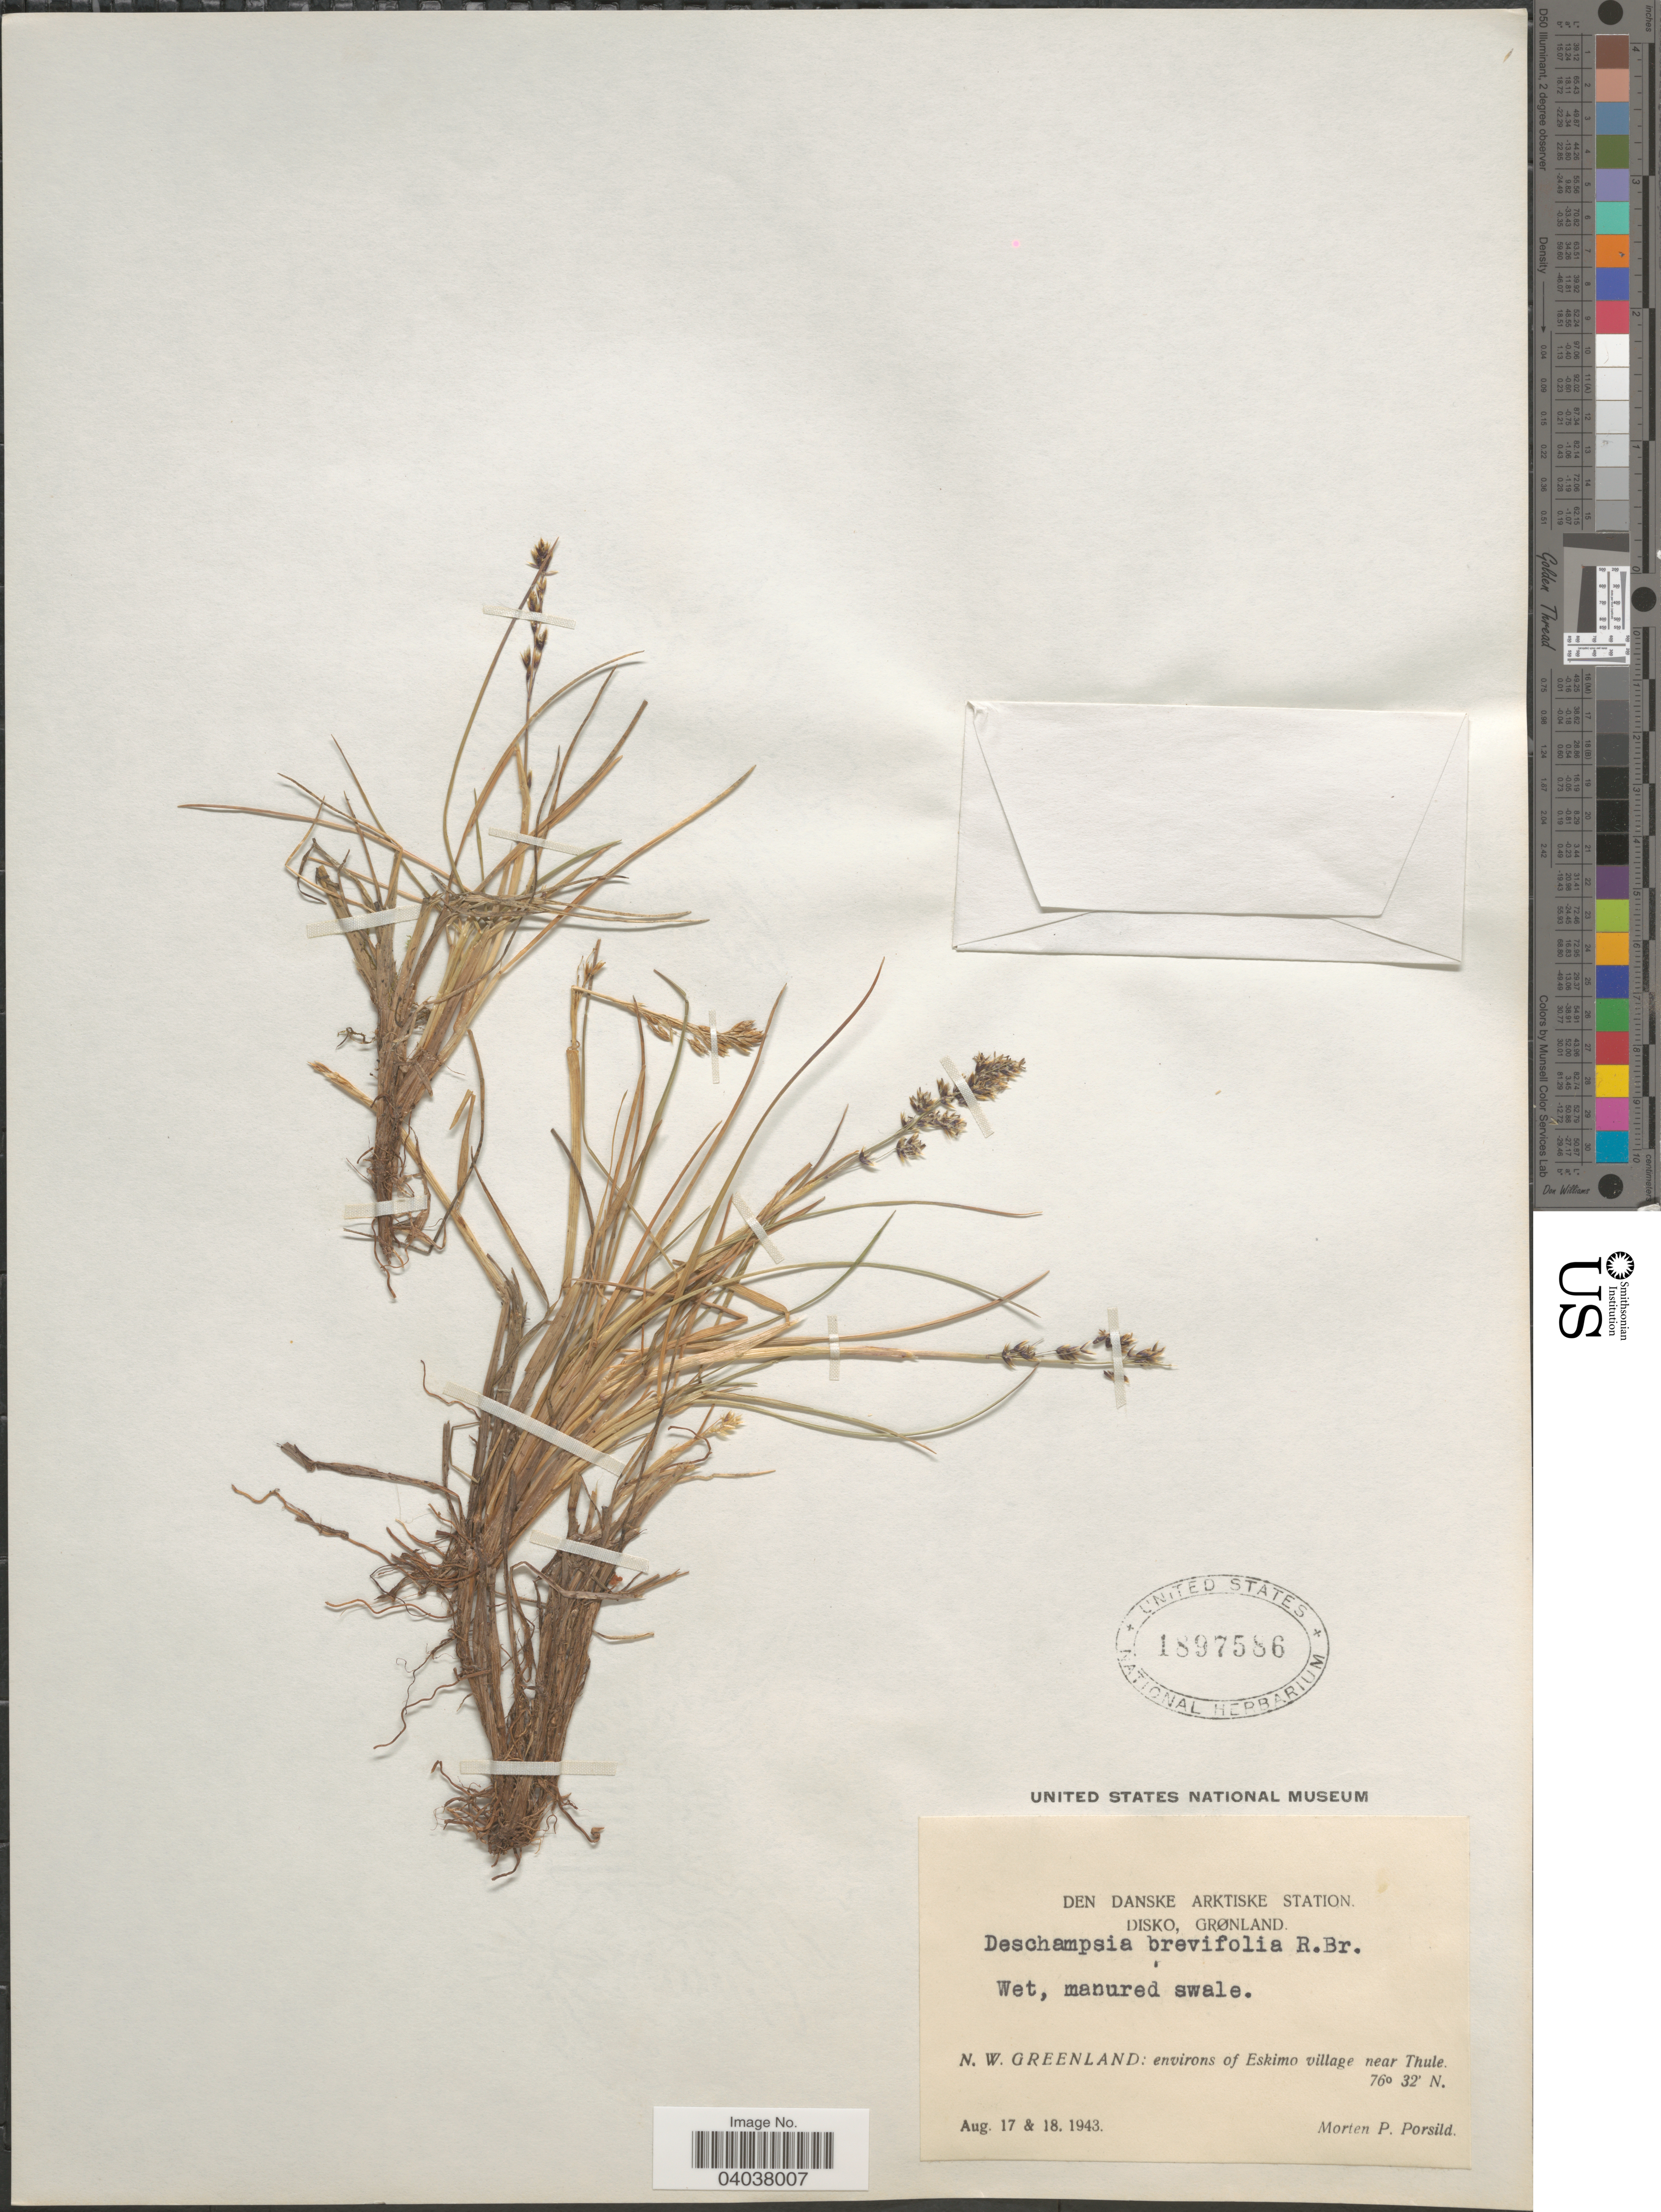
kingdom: Plantae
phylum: Tracheophyta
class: Liliopsida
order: Poales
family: Poaceae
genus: Deschampsia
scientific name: Deschampsia brevifolia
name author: R. Br. in Parry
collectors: M. P. Porsild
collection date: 1943-08-17/1943-08-18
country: Greenland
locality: Den Danske Arktiske Station. Disko, Grønland. N. W. Greenland: environs of Eskimo village near Thule.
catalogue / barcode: US 1897586